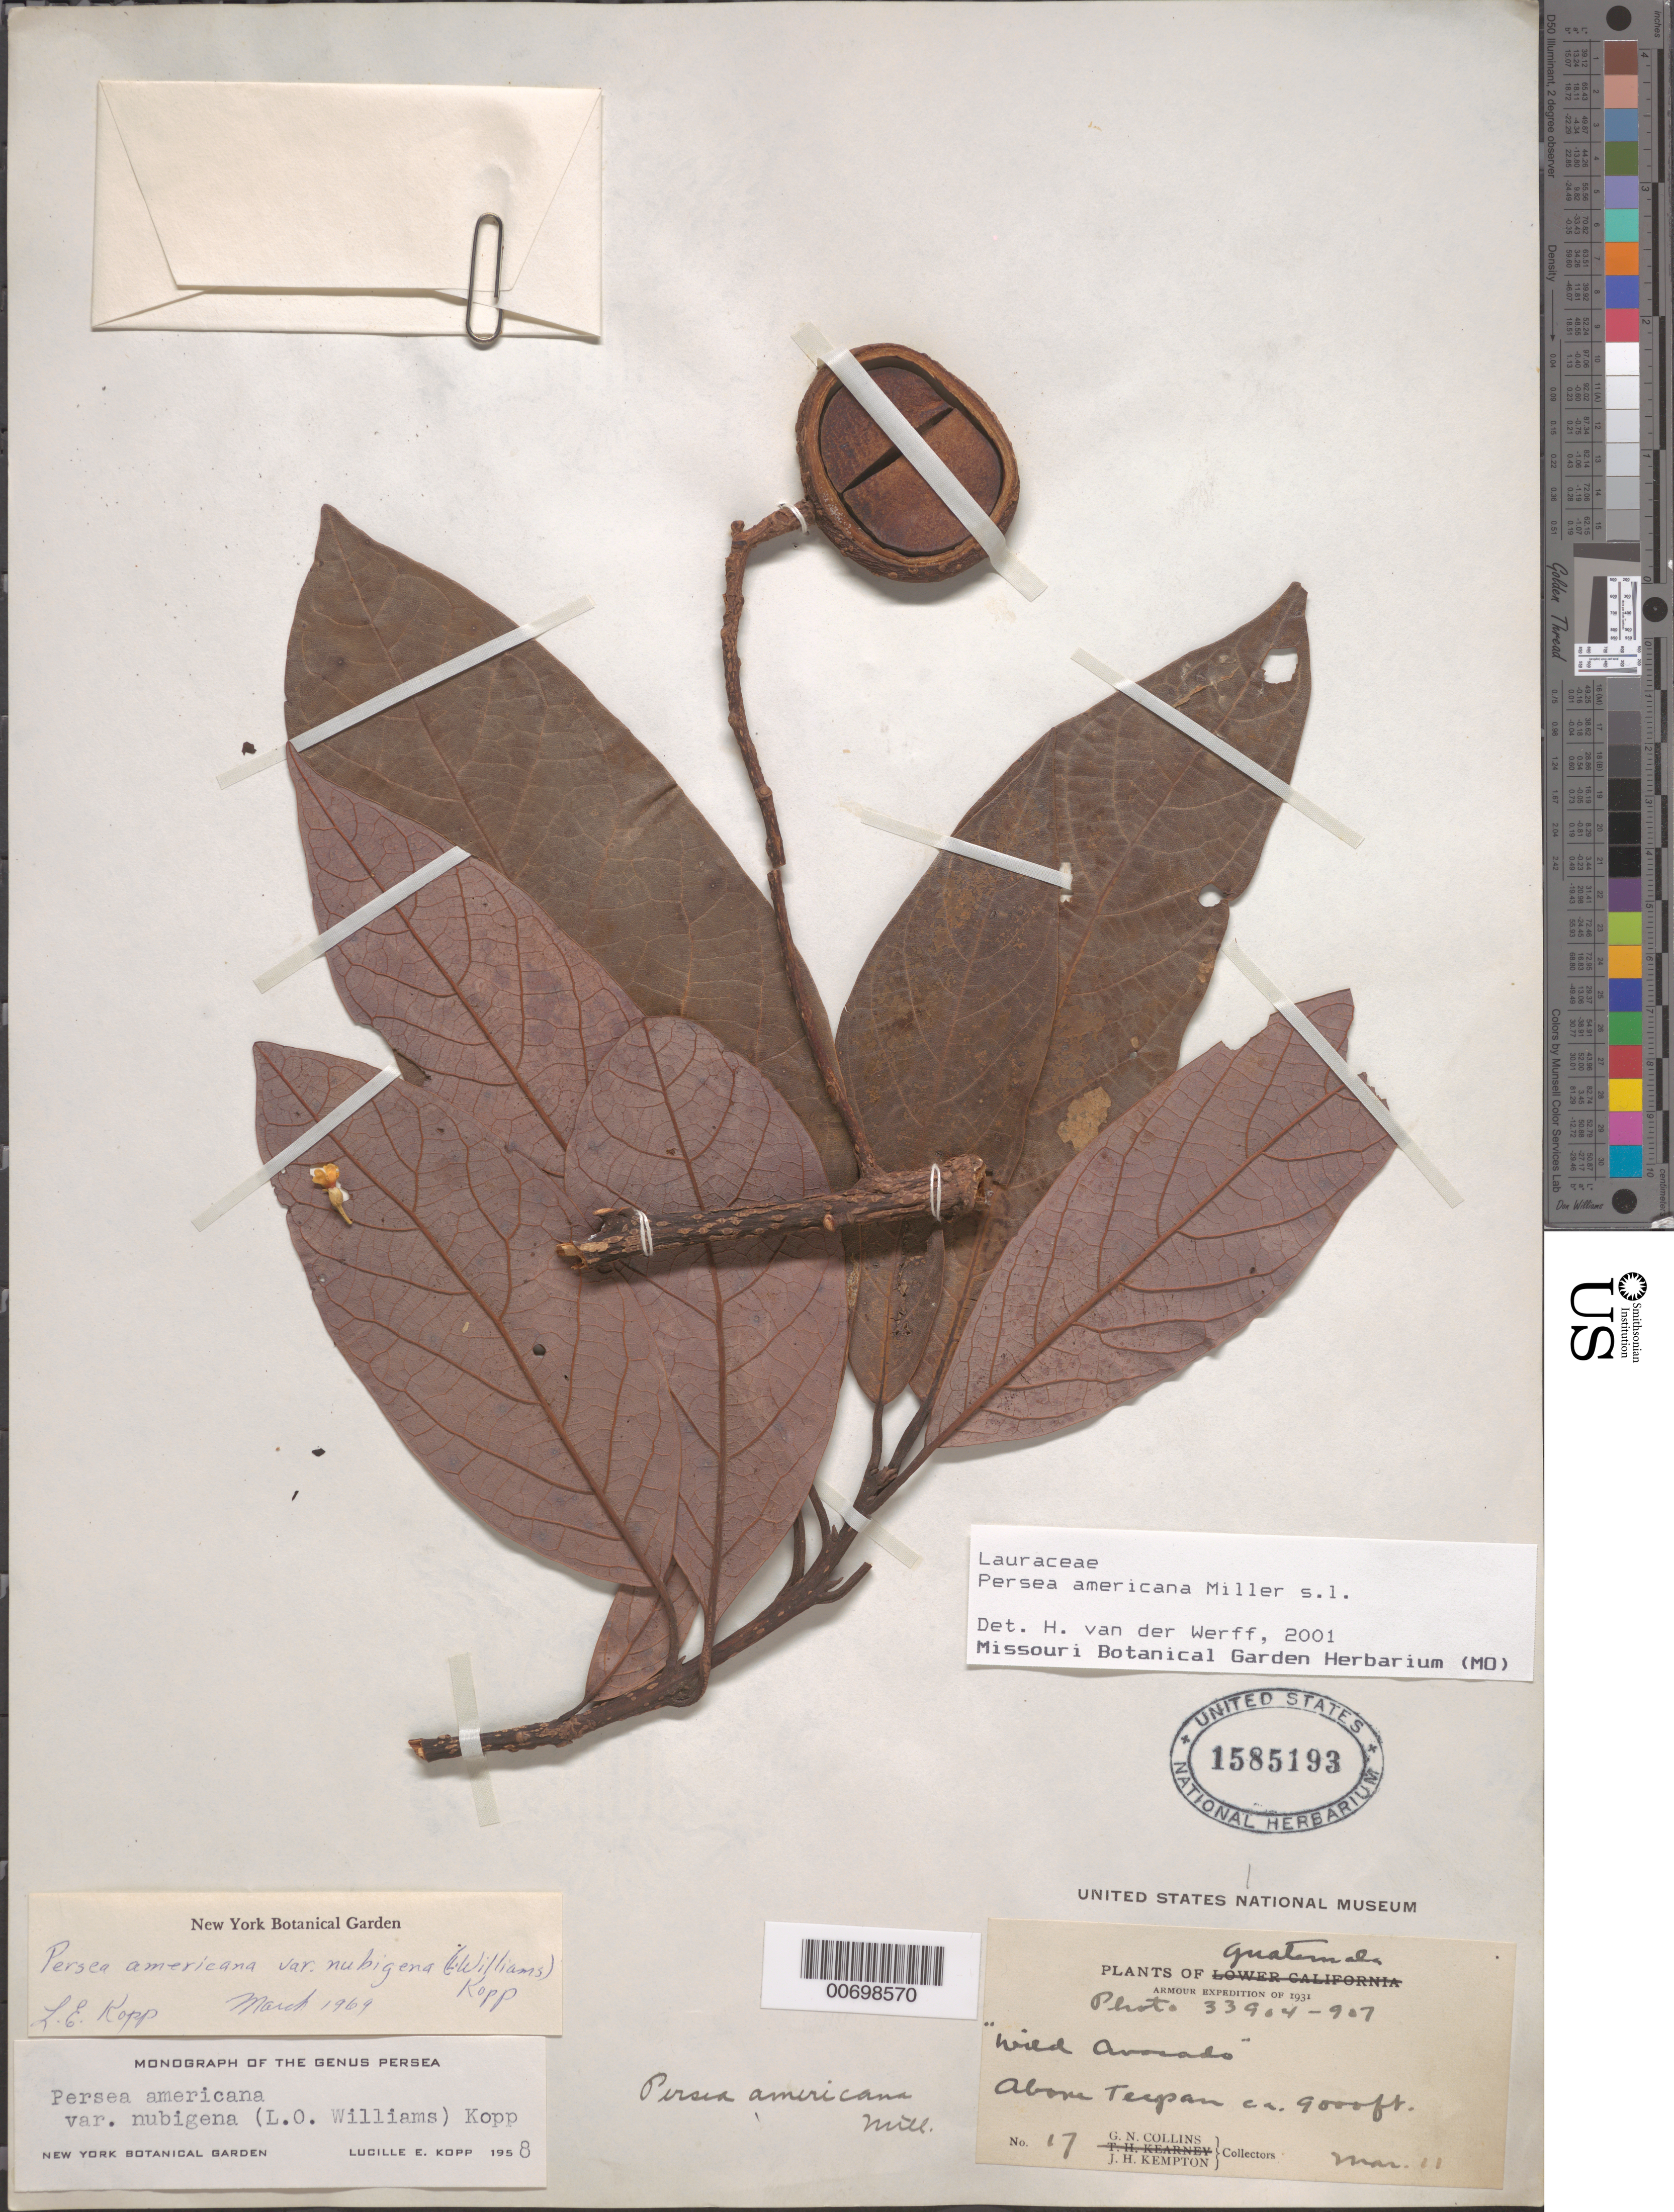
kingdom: Plantae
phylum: Tracheophyta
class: Magnoliopsida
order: Laurales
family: Lauraceae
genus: Persea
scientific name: Persea nubigena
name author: L.O. Williams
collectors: G. N. Collins & J. H. Kempton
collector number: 17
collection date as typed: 11 Mar 1958 or 03 Nov 1958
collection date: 1958-03-11 or 1958-11-03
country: Guatemala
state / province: Chimaltenango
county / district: Tecpan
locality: above Tecpan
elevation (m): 2743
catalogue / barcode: US 1585193